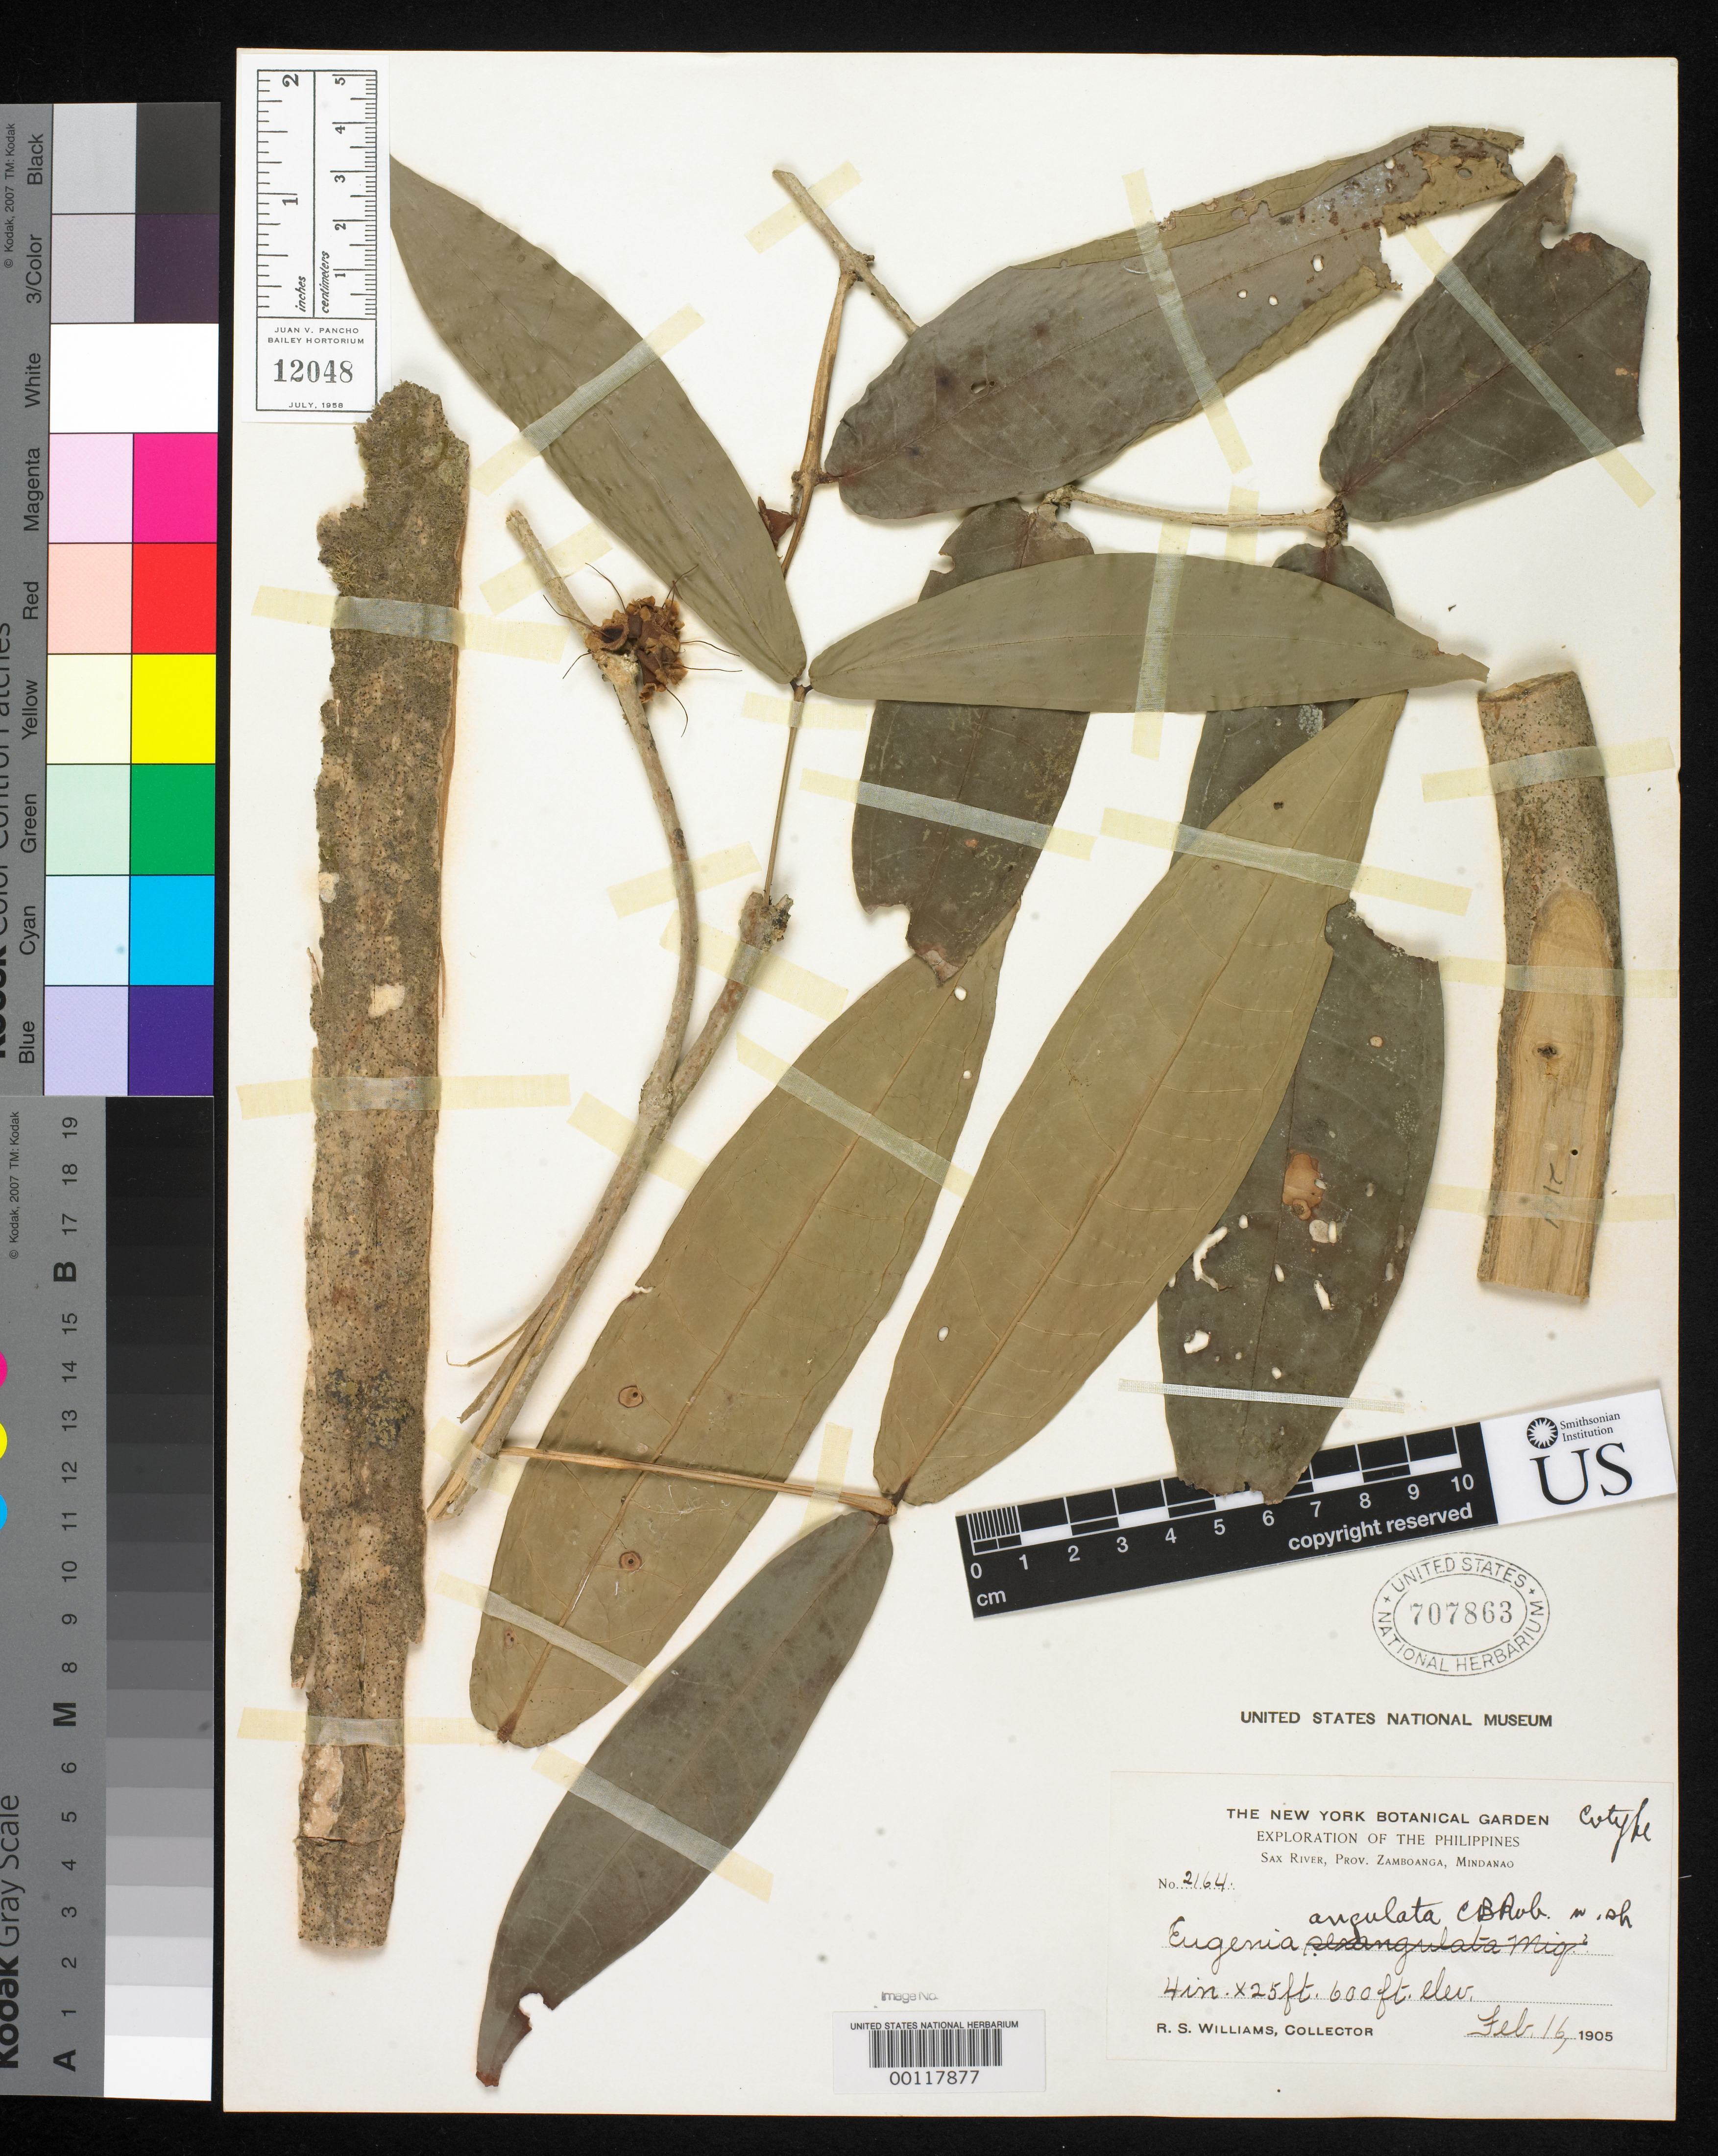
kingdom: Plantae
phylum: Tracheophyta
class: Magnoliopsida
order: Myrtales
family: Myrtaceae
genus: Eugenia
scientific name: Eugenia angulata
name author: C.B. Rob.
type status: Isotype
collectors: R. S. Williams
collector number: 2164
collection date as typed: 16 Feb 1905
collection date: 1905-02-16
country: Philippines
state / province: Zamboanga Peninsula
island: Mindanao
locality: Sax River.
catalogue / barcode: US 707863